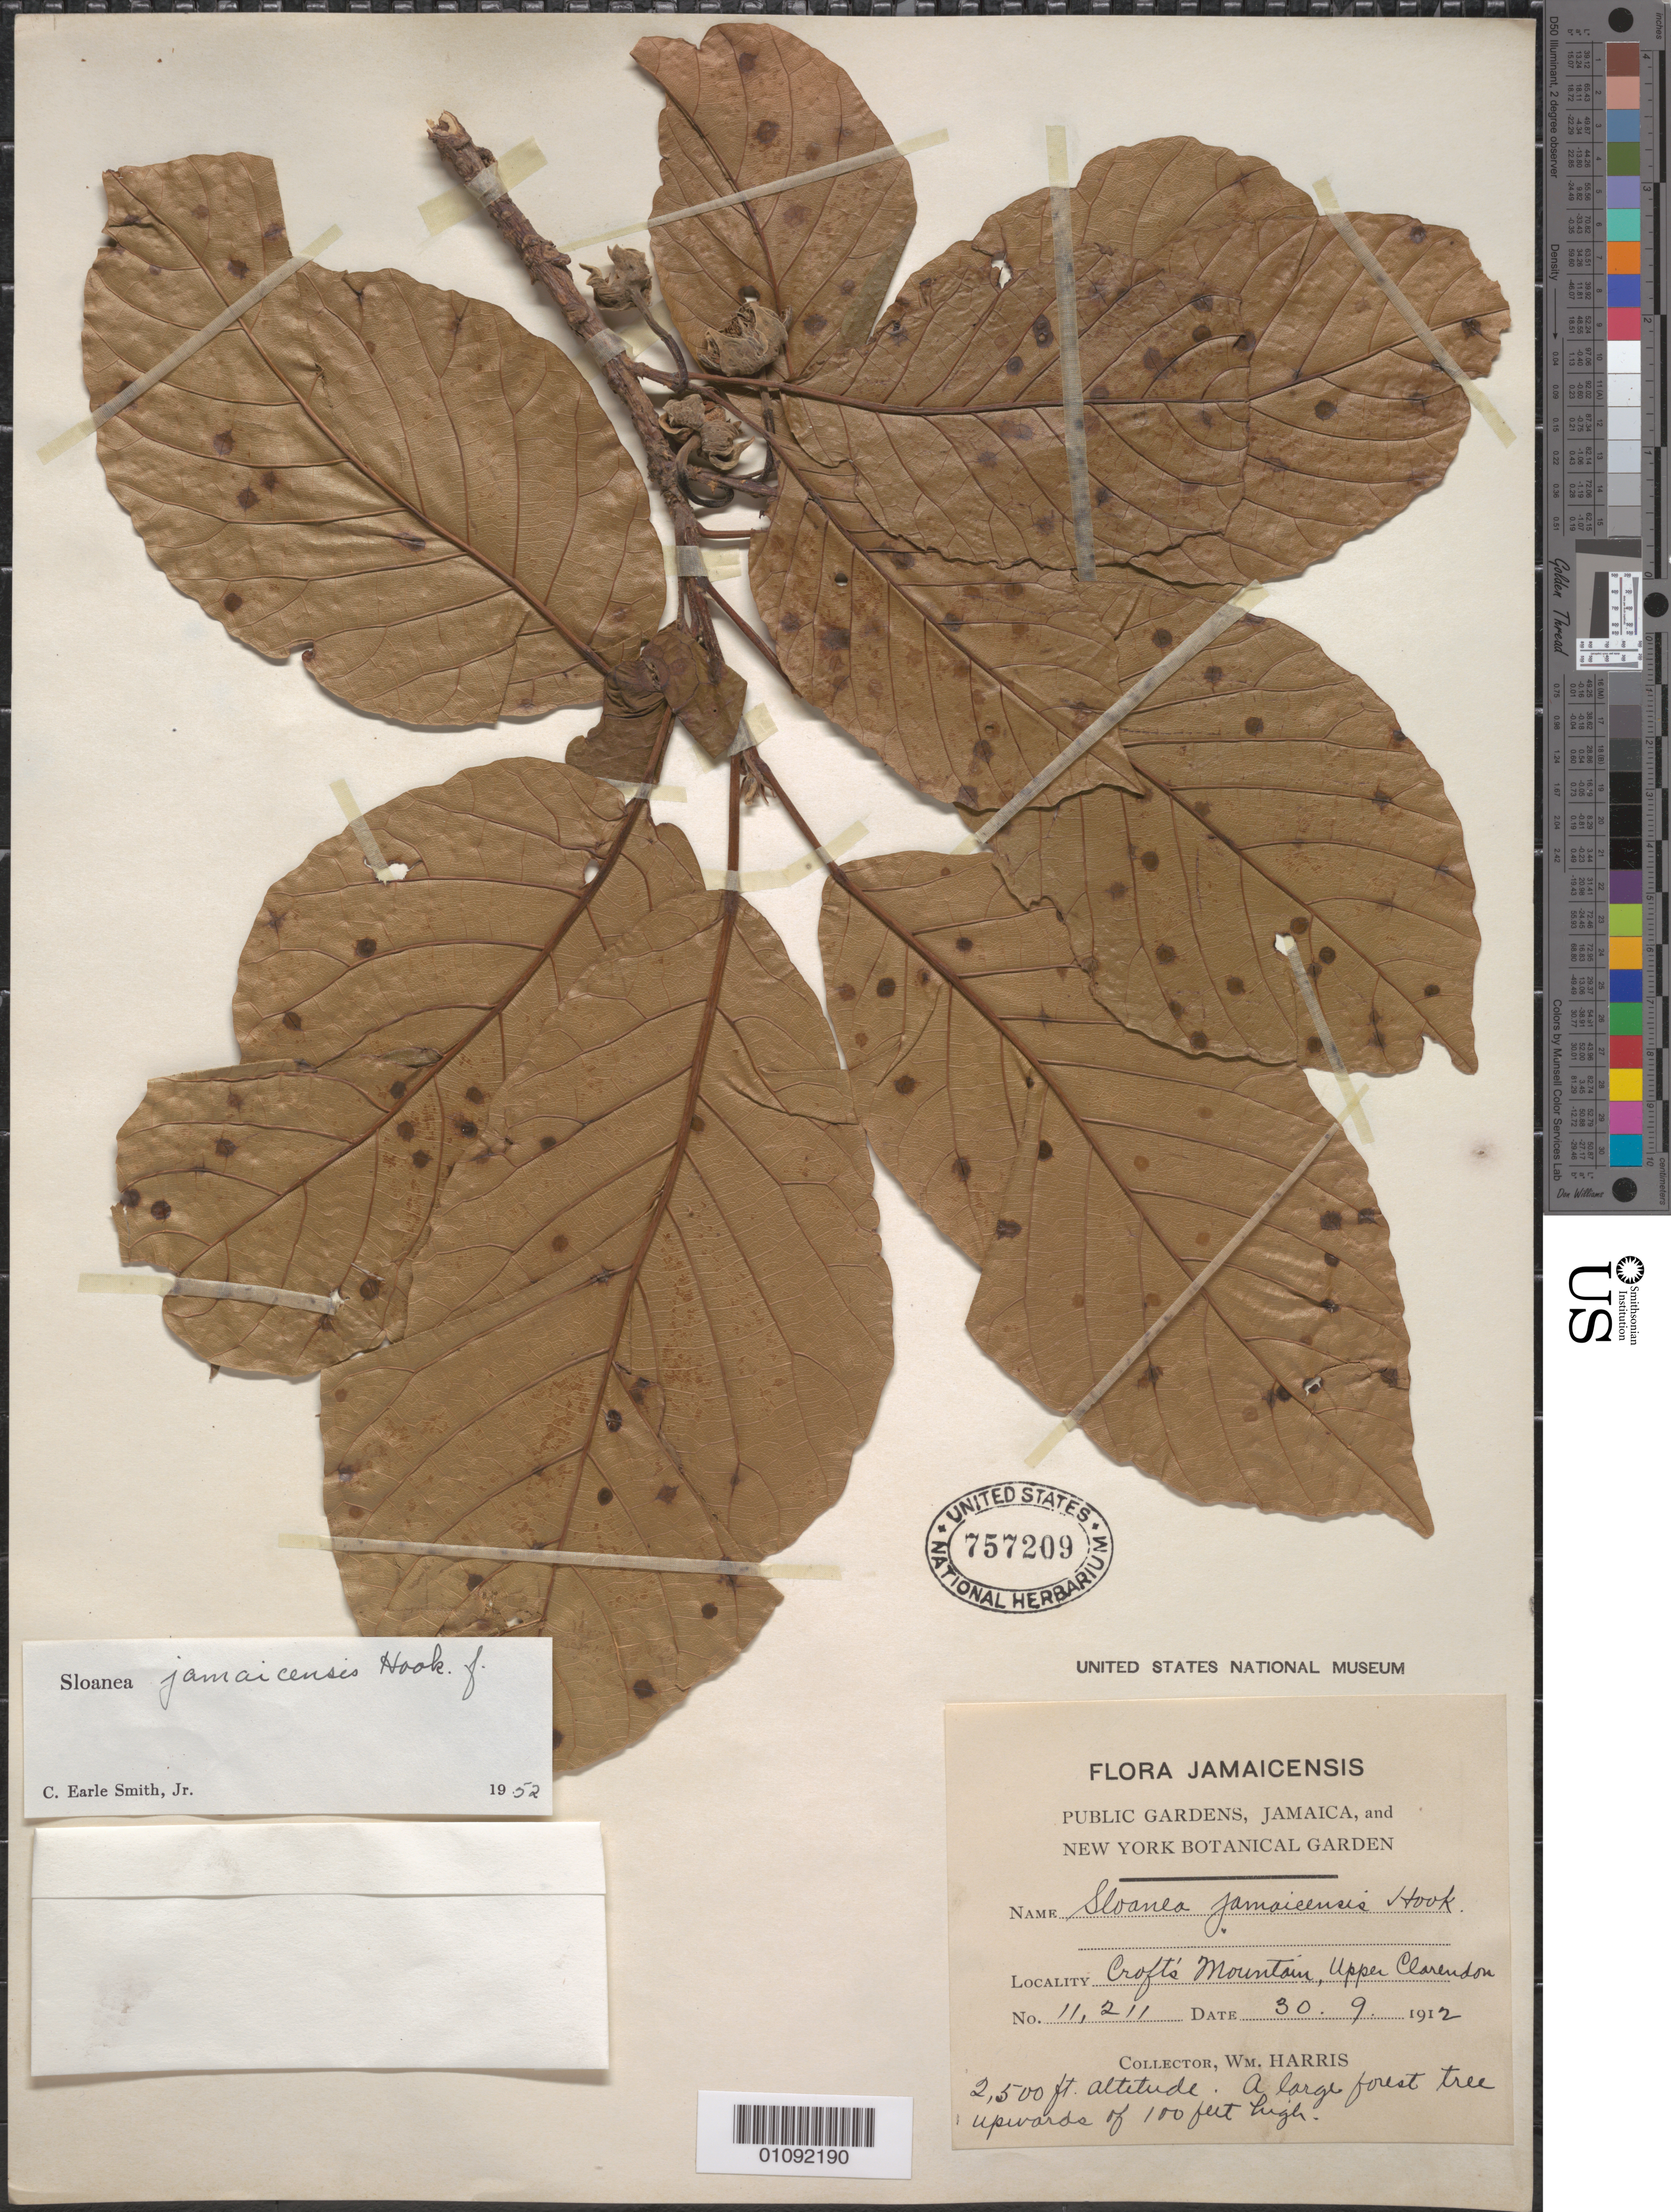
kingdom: Plantae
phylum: Tracheophyta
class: Magnoliopsida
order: Oxalidales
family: Elaeocarpaceae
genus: Sloanea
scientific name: Sloanea jamaicensis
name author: Hook.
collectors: W. Harris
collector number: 11211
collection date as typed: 30 Sep 1912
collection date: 1912-09-30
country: Jamaica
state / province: Clarendon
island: Jamaica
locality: Croft's Mountain, Upper Clarendon.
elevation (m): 762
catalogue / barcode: US 757209